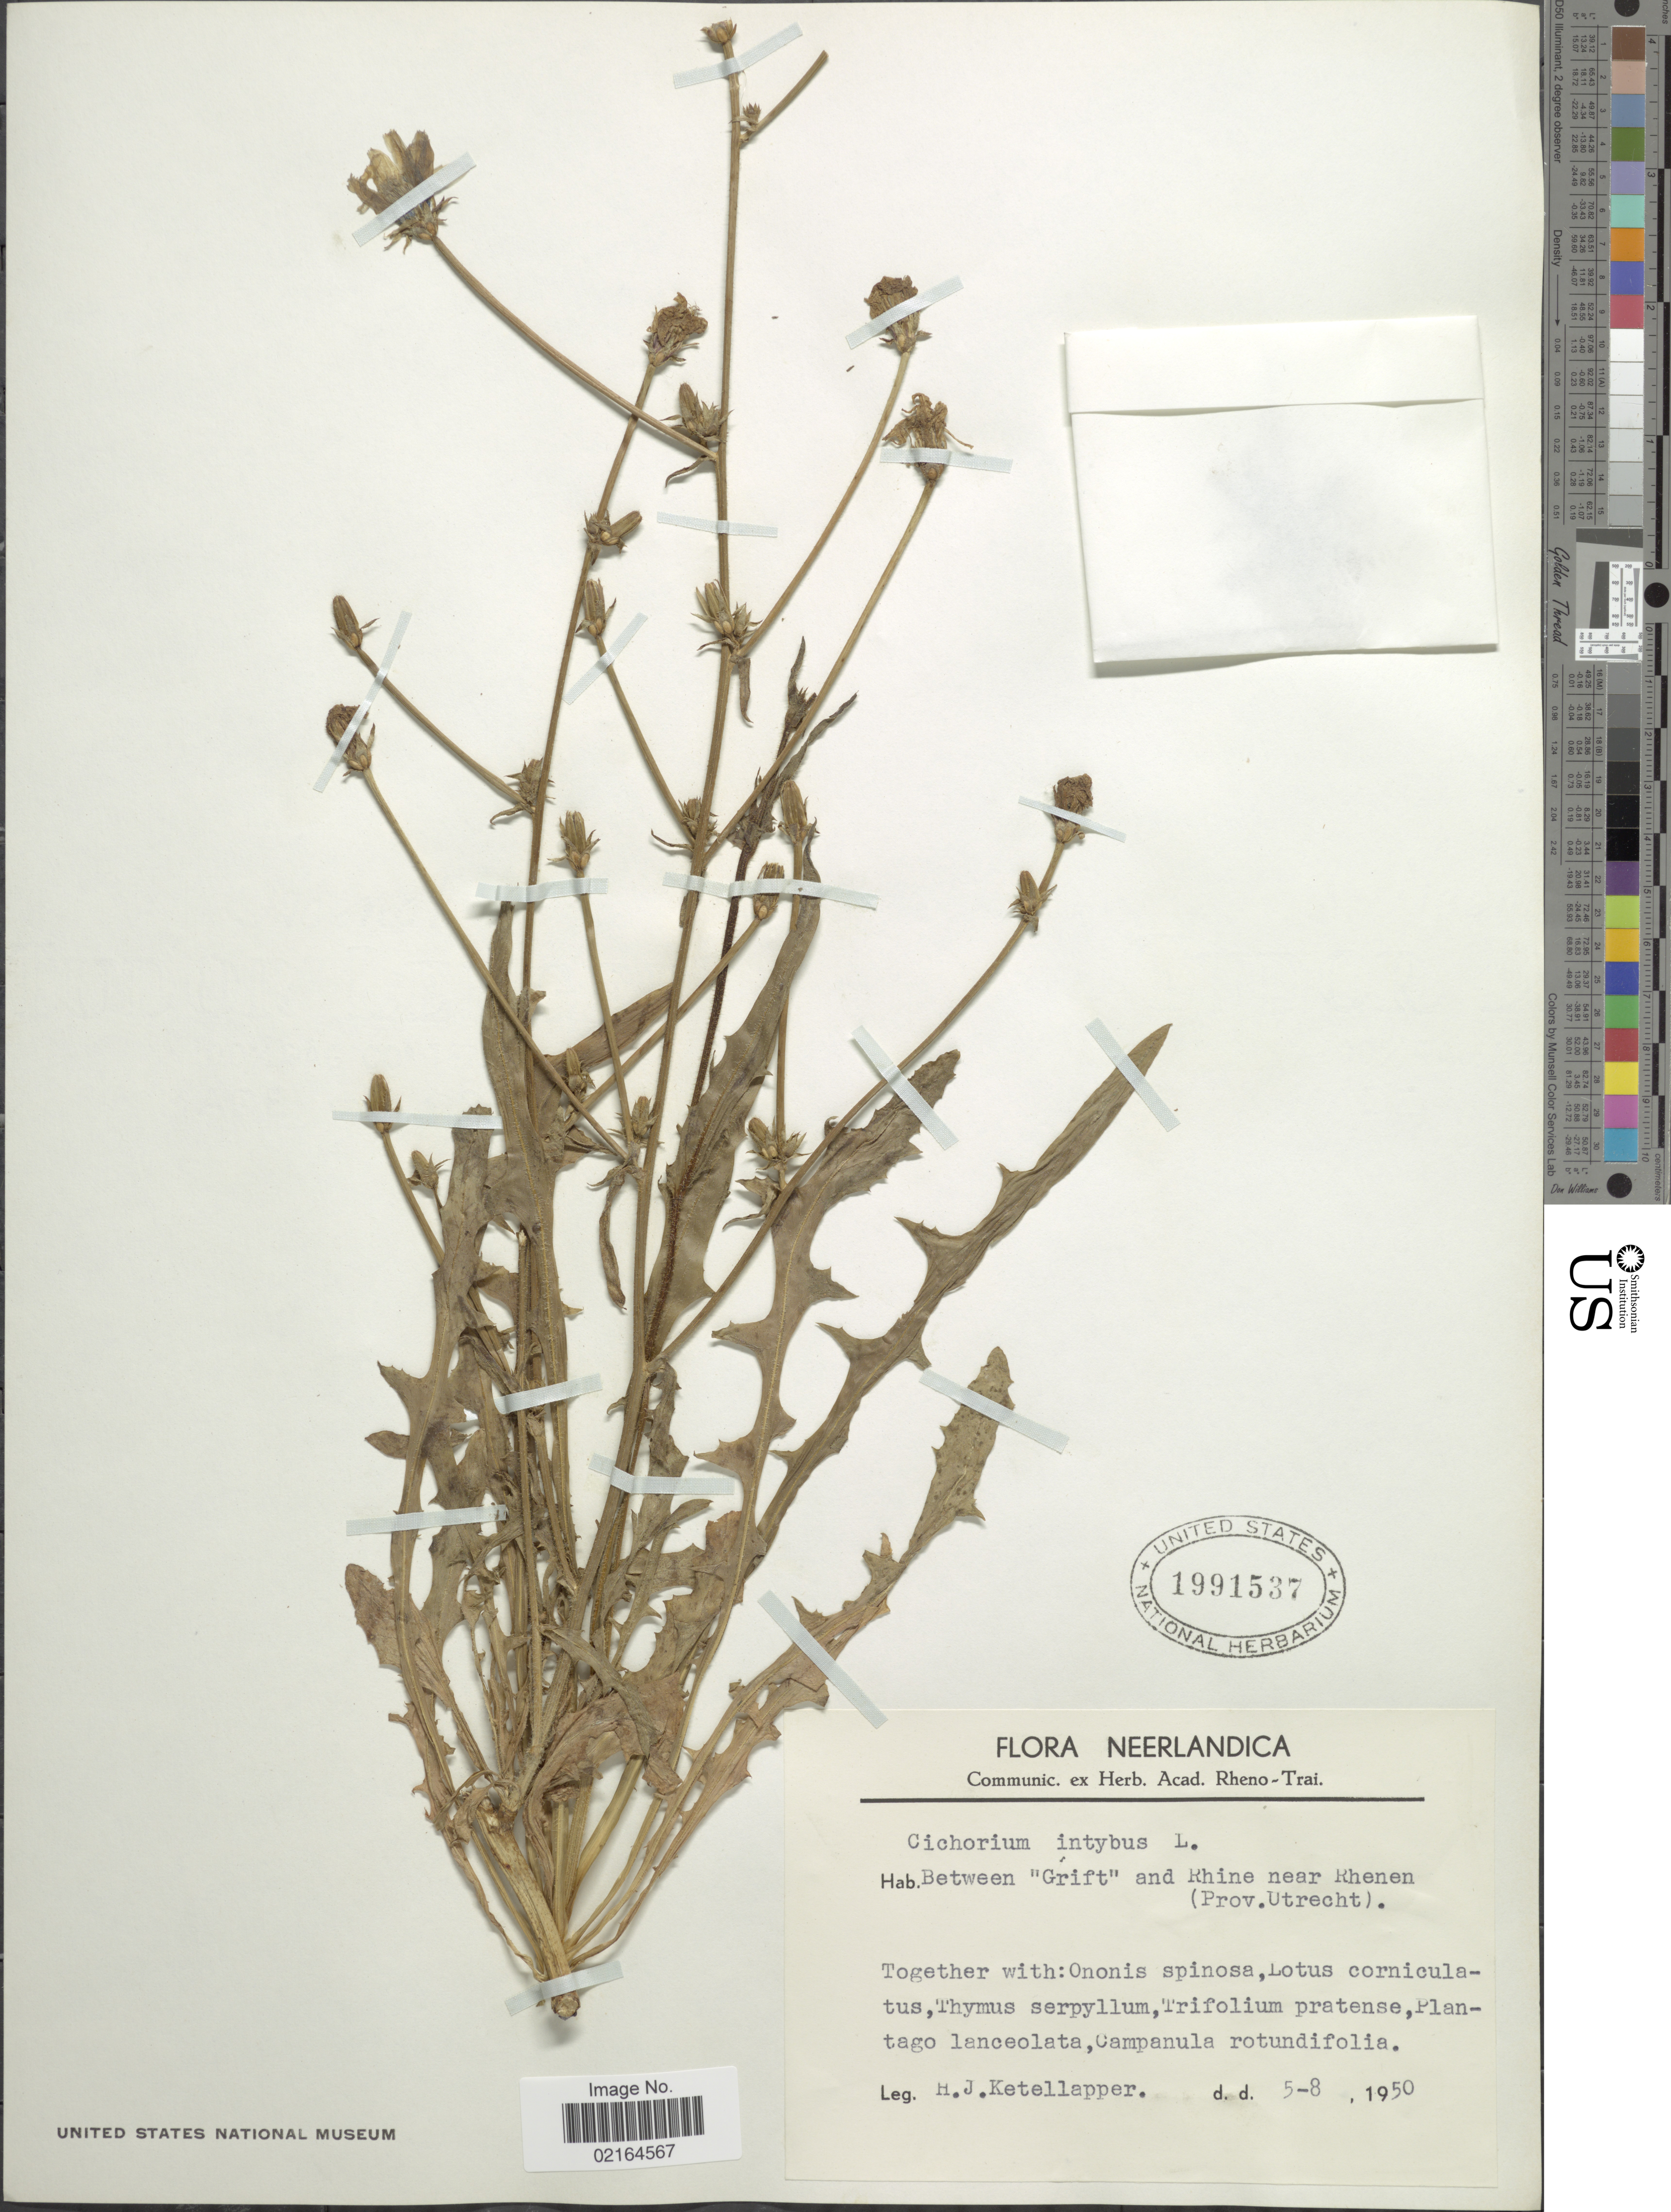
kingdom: Plantae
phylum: Tracheophyta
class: Magnoliopsida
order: Asterales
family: Asteraceae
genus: Cichorium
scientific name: Cichorium intybus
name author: L.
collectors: H. Ketellapper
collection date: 1950-08-05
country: Netherlands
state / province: Utrecht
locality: Neerlandica, Between "Grift" and Rhine near Rhenen (Prov. Utrecht)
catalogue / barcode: US 1991537